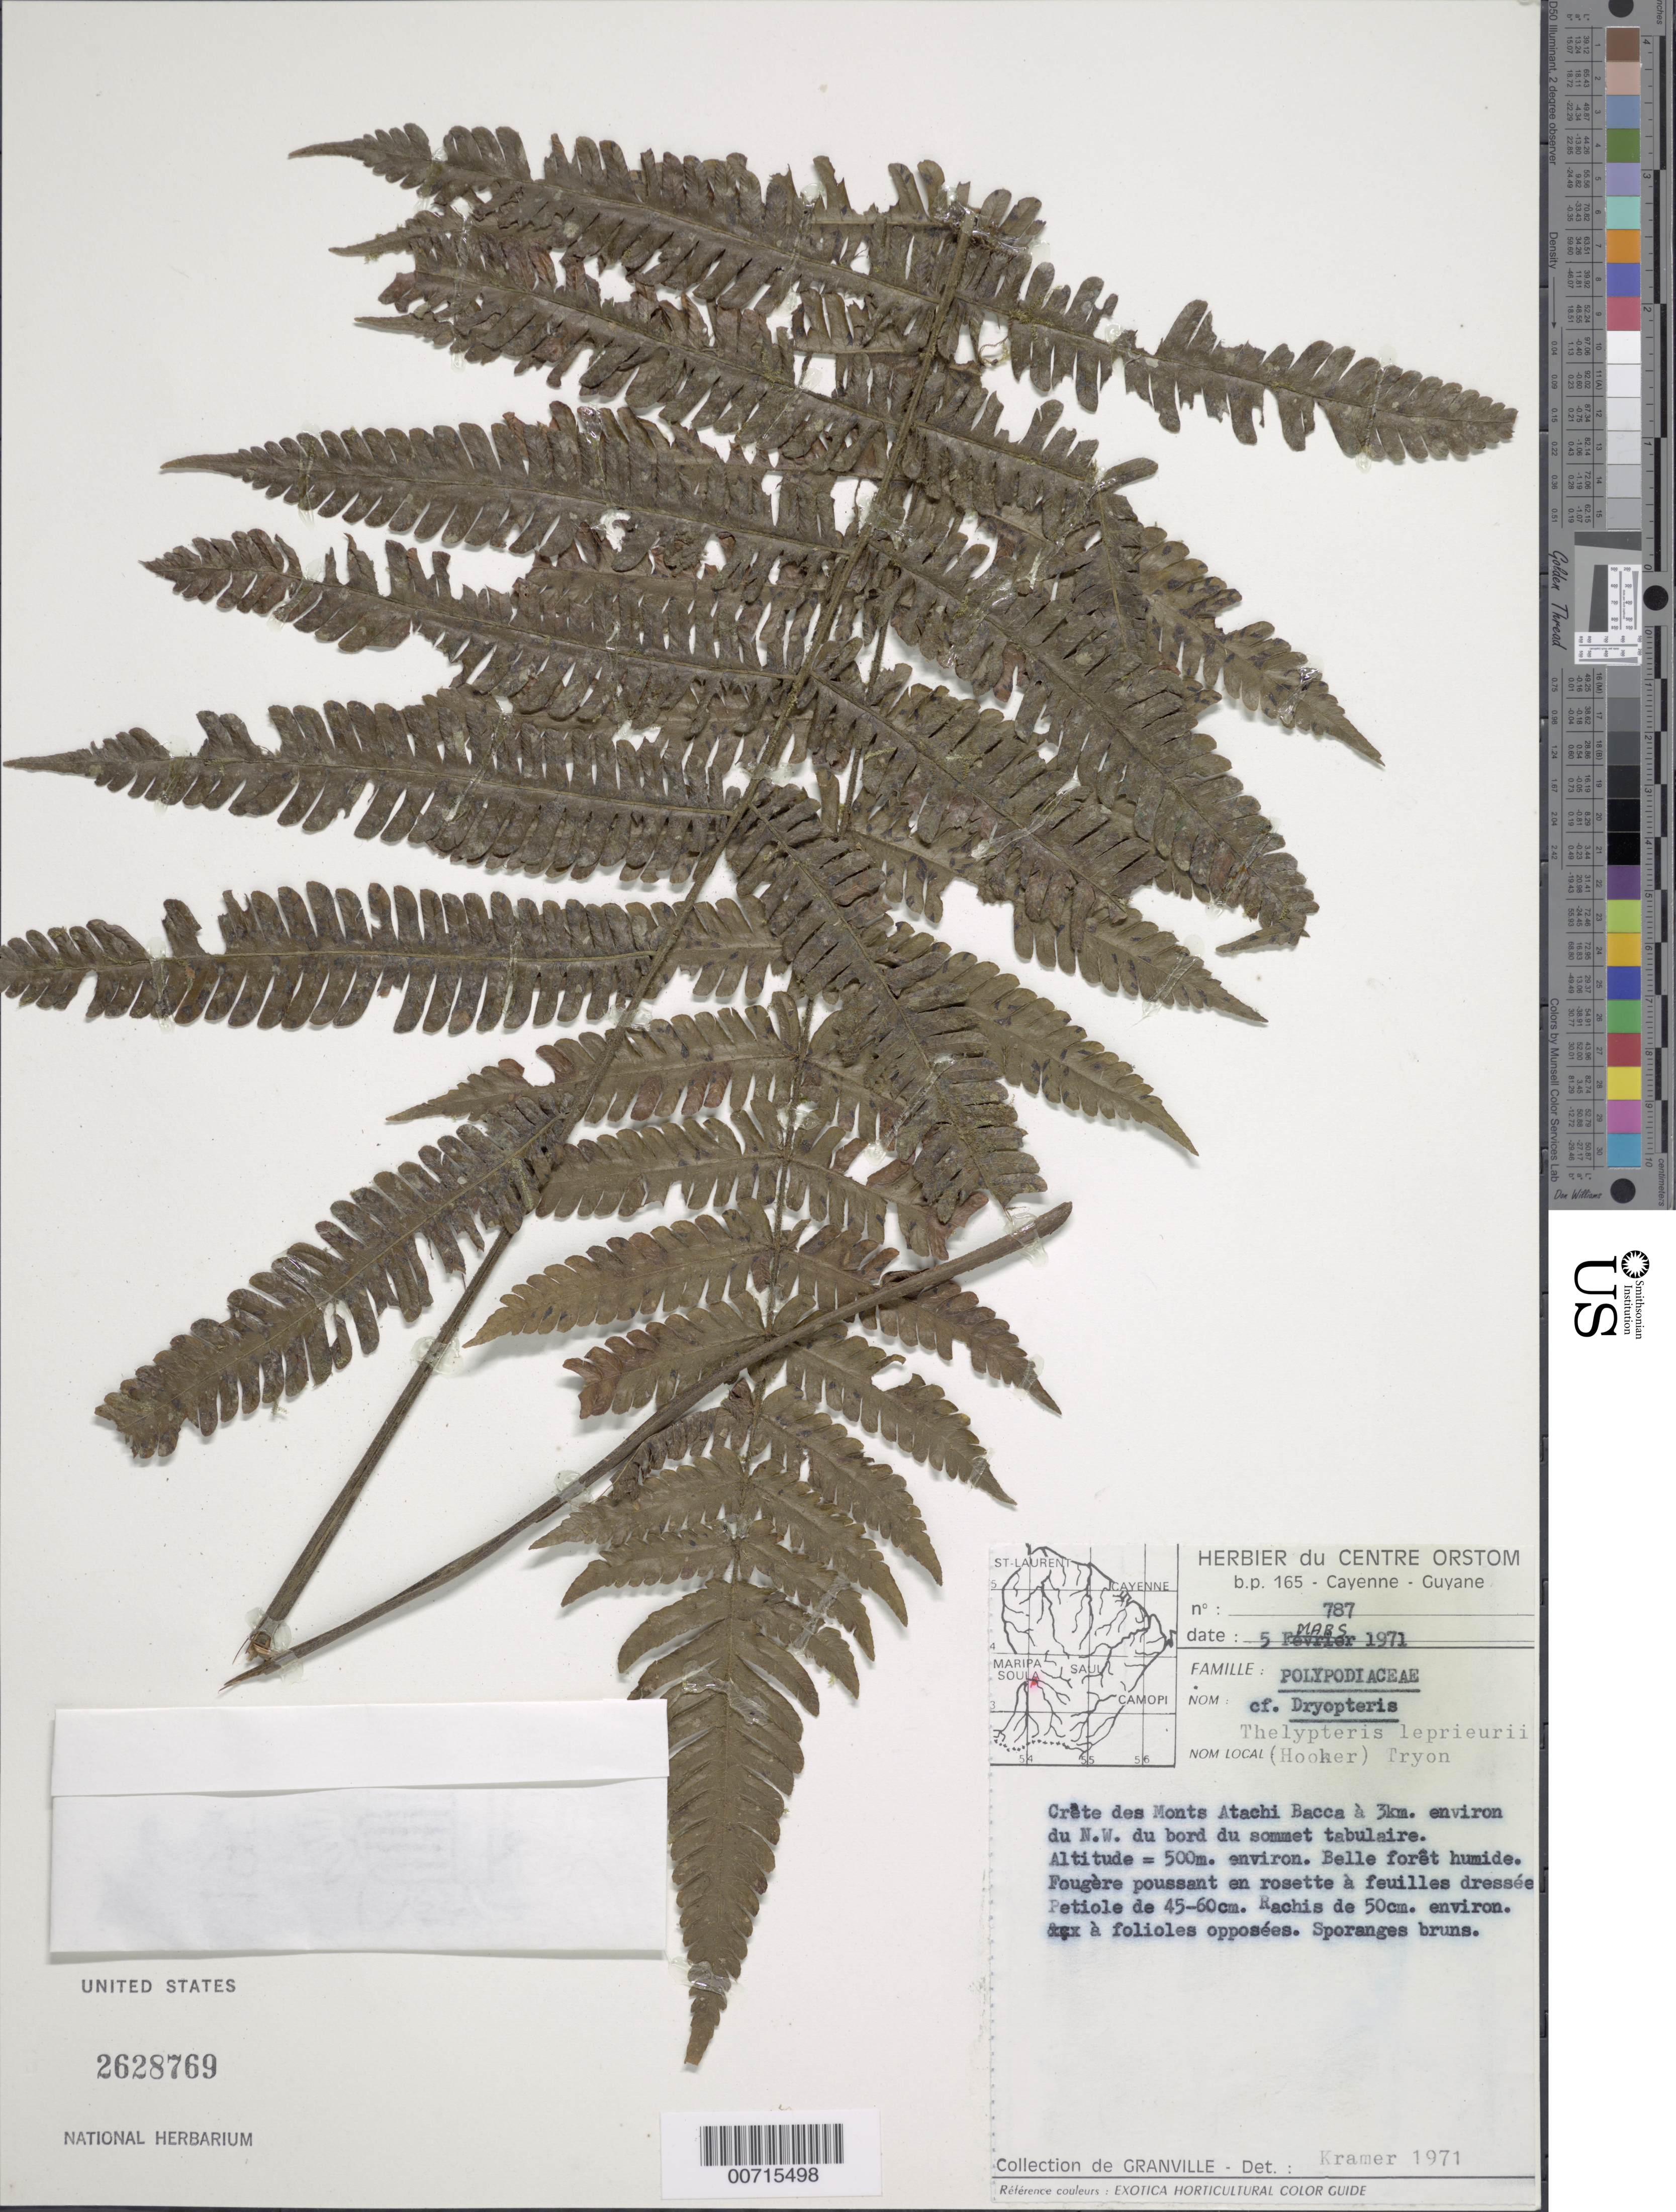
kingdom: Plantae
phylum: Tracheophyta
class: Polypodiopsida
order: Polypodiales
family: Thelypteridaceae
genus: Steiropteris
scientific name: Steiropteris leprieurii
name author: (Hook. f.) Pic. Serm.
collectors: J.-J. de Granville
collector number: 787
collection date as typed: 5-Mar-71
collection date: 1971-03-05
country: French Guiana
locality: Monts Atachi Bacca, 3 km NW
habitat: Bord du sommet tabulaire; belle forêt humide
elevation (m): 500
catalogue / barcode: US 2628769